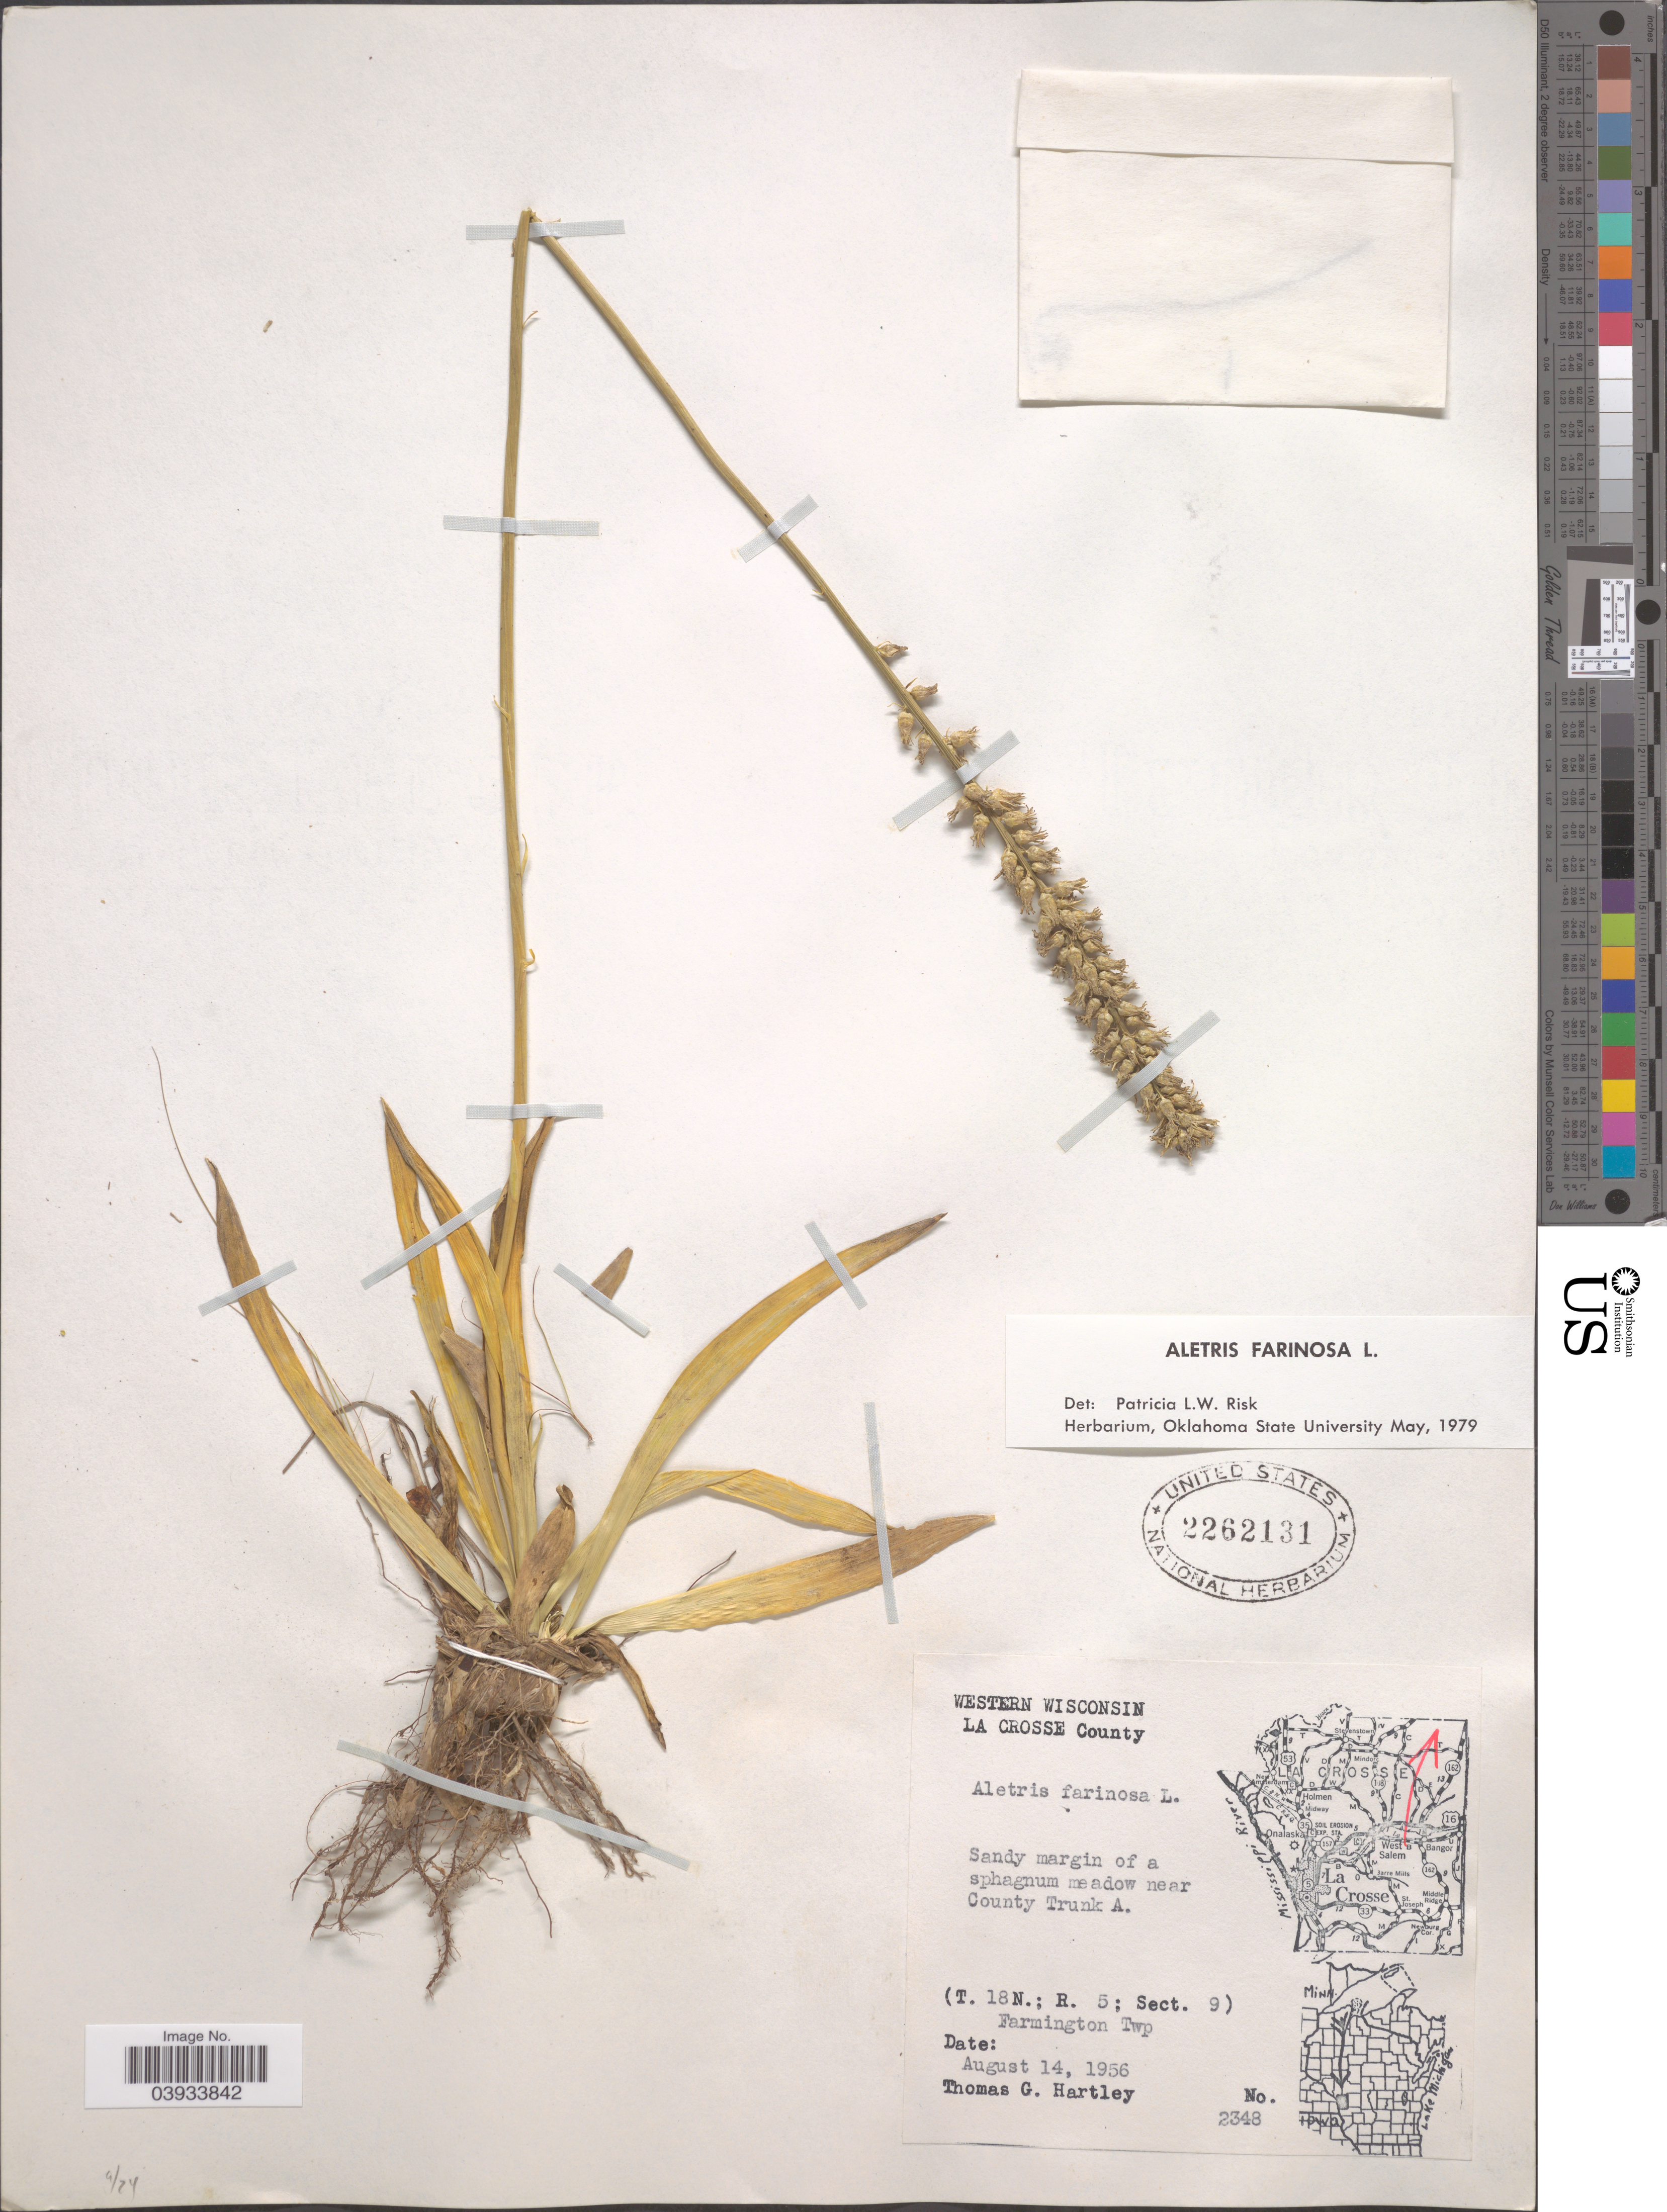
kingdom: Plantae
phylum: Tracheophyta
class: Liliopsida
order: Dioscoreales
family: Nartheciaceae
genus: Aletris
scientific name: Aletris farinosa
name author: L.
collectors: T. G. Hartley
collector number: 2348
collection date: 1956-08-14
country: United States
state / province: Wisconsin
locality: Western Wisconsin. La Crosse County. Near County Trunk A. (T. 18N.; R. 5; Sect. 9) Farmington Twp.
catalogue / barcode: US 2262131